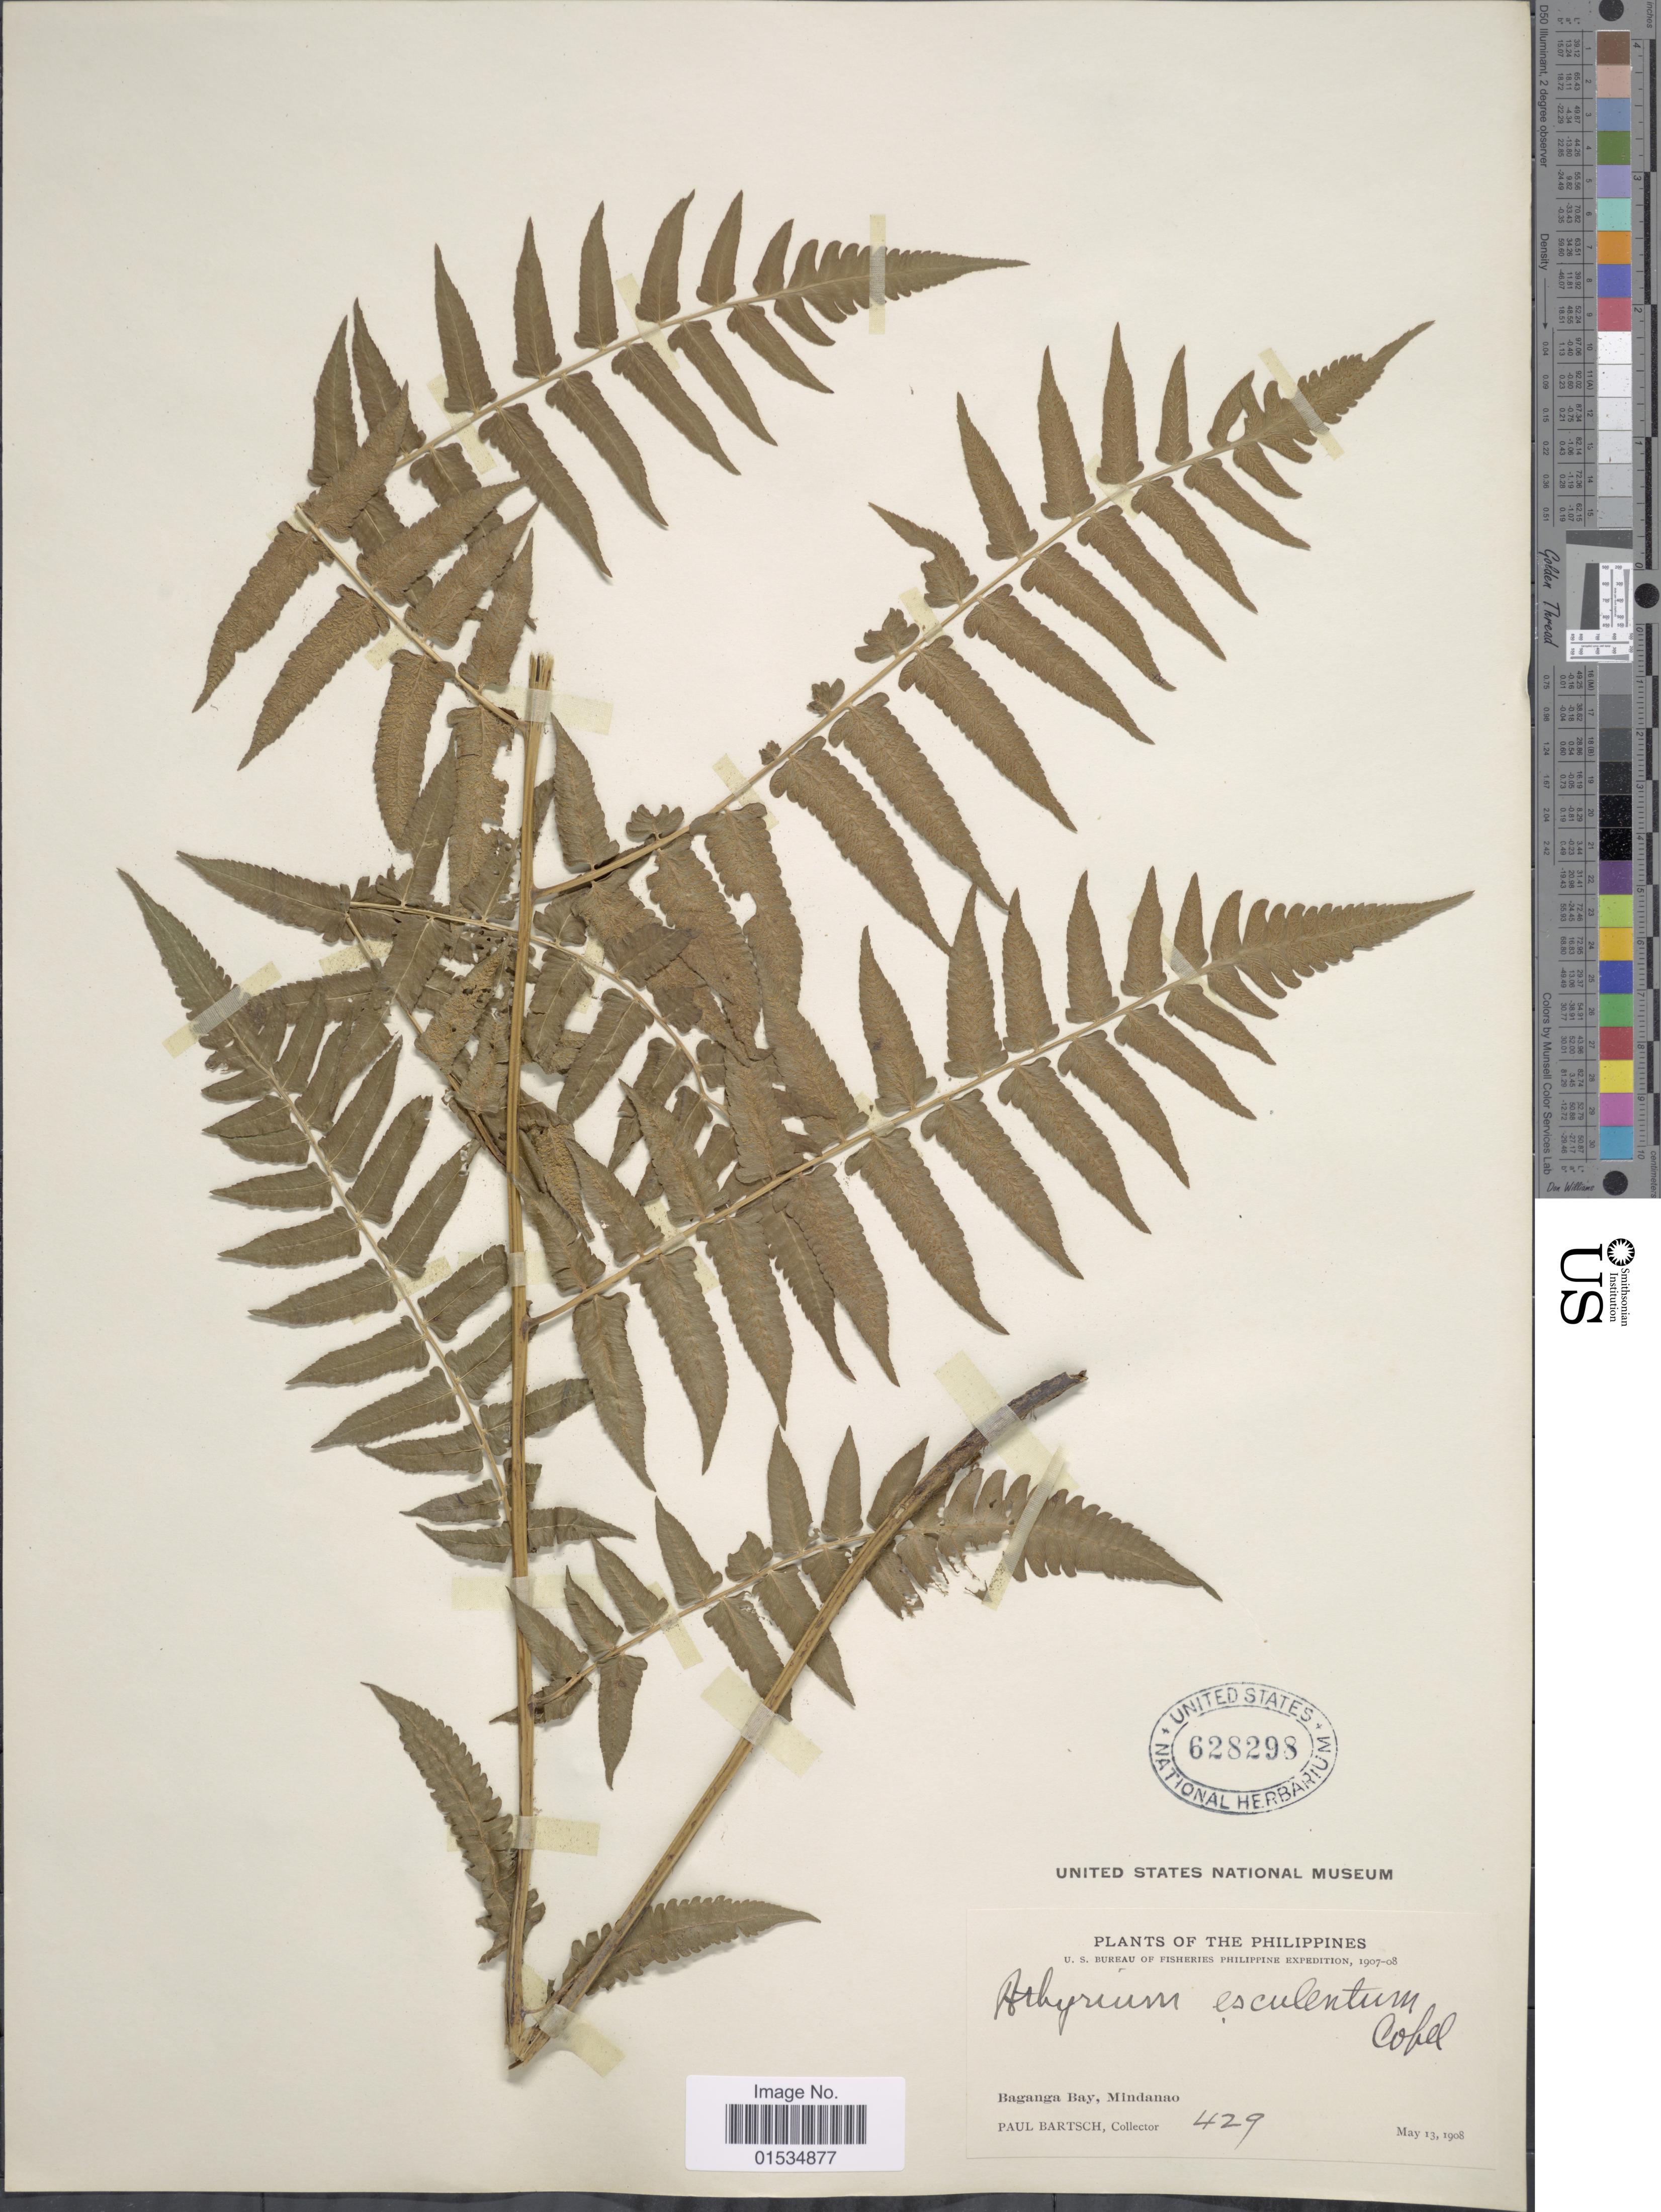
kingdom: Plantae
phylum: Tracheophyta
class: Polypodiopsida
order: Polypodiales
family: Athyriaceae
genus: Diplazium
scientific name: Diplazium esculentum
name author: (Retz.) Sw.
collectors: P. Bartsch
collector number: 429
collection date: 1908-05-13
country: Philippines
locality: Baganga Bay, Mindanao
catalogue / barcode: US 628298